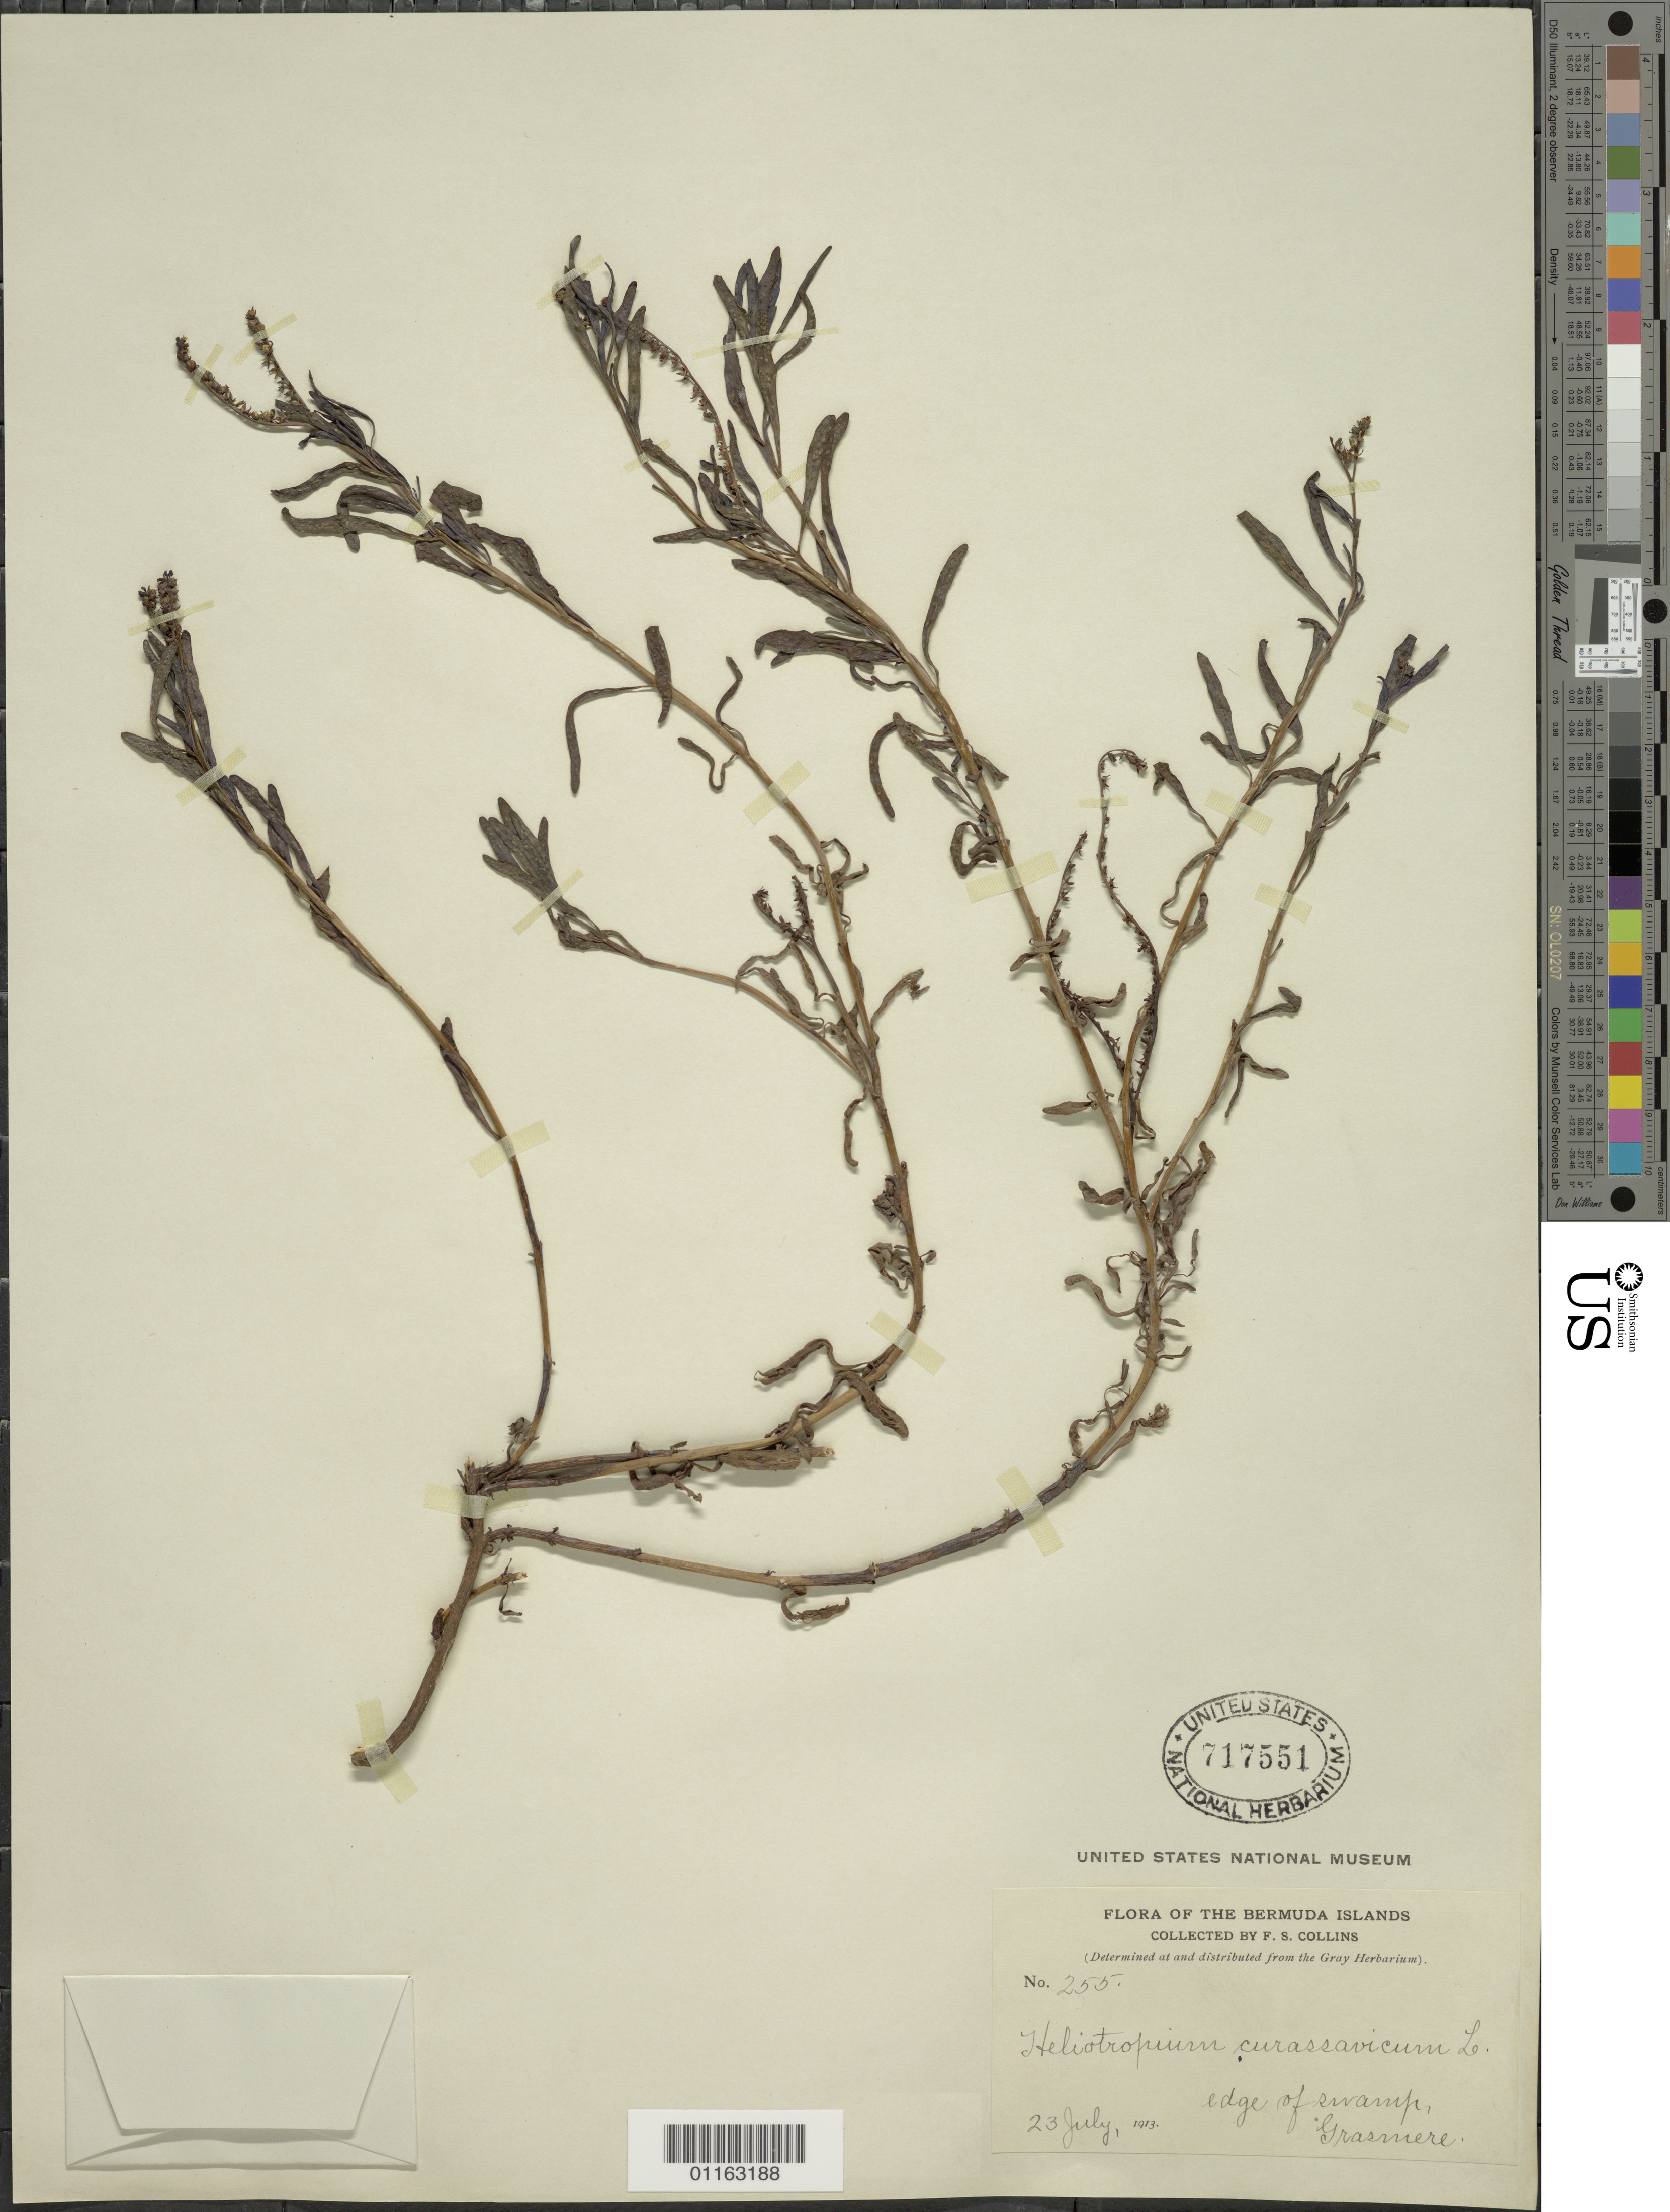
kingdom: Plantae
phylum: Tracheophyta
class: Magnoliopsida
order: Boraginales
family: Heliotropiaceae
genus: Heliotropium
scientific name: Heliotropium curassavicum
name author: L.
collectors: F. Collins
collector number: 255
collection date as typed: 23 Jul 1913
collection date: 1913-07-23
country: Bermuda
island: Bermuda I.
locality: edge of swamp, grasrnere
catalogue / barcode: US 717551